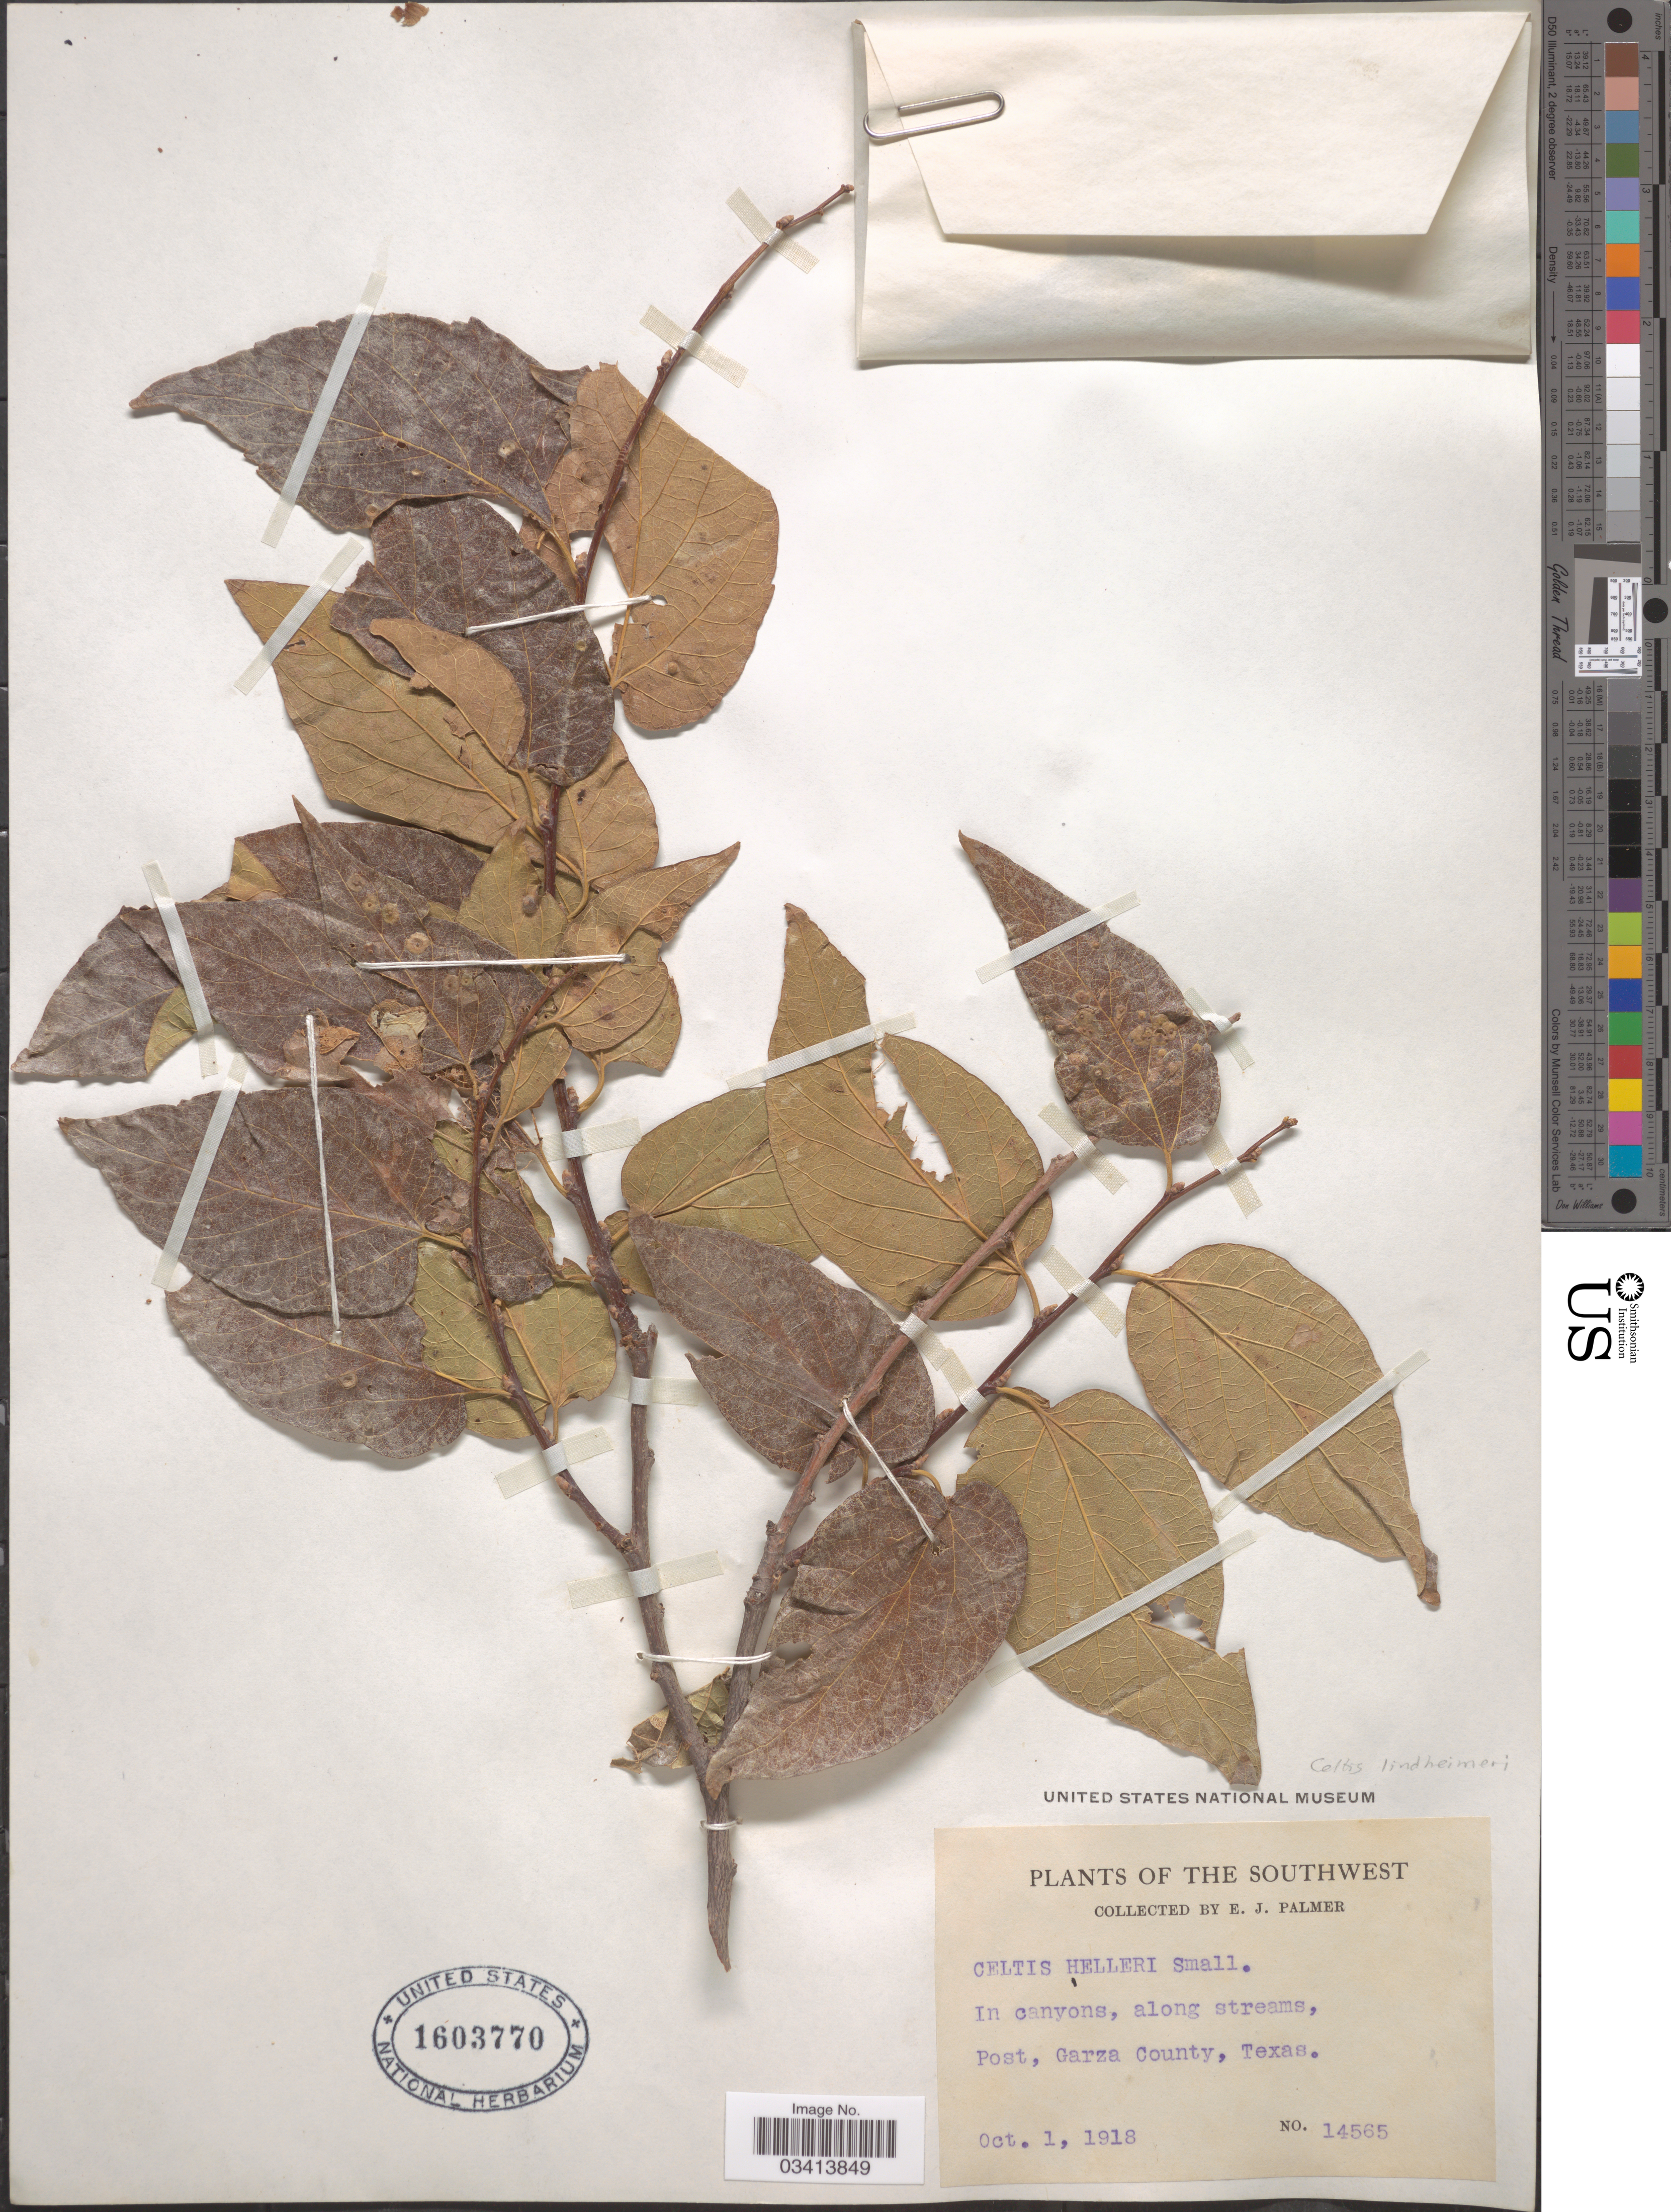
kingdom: Plantae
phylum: Tracheophyta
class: Magnoliopsida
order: Rosales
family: Cannabaceae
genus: Celtis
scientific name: Celtis lindheimeri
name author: Engelm. ex K. Koch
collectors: E. J. Palmer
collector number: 14565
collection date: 1918-10-01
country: United States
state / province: Texas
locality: The Southwest. Post, Garza County.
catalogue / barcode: US 1603770